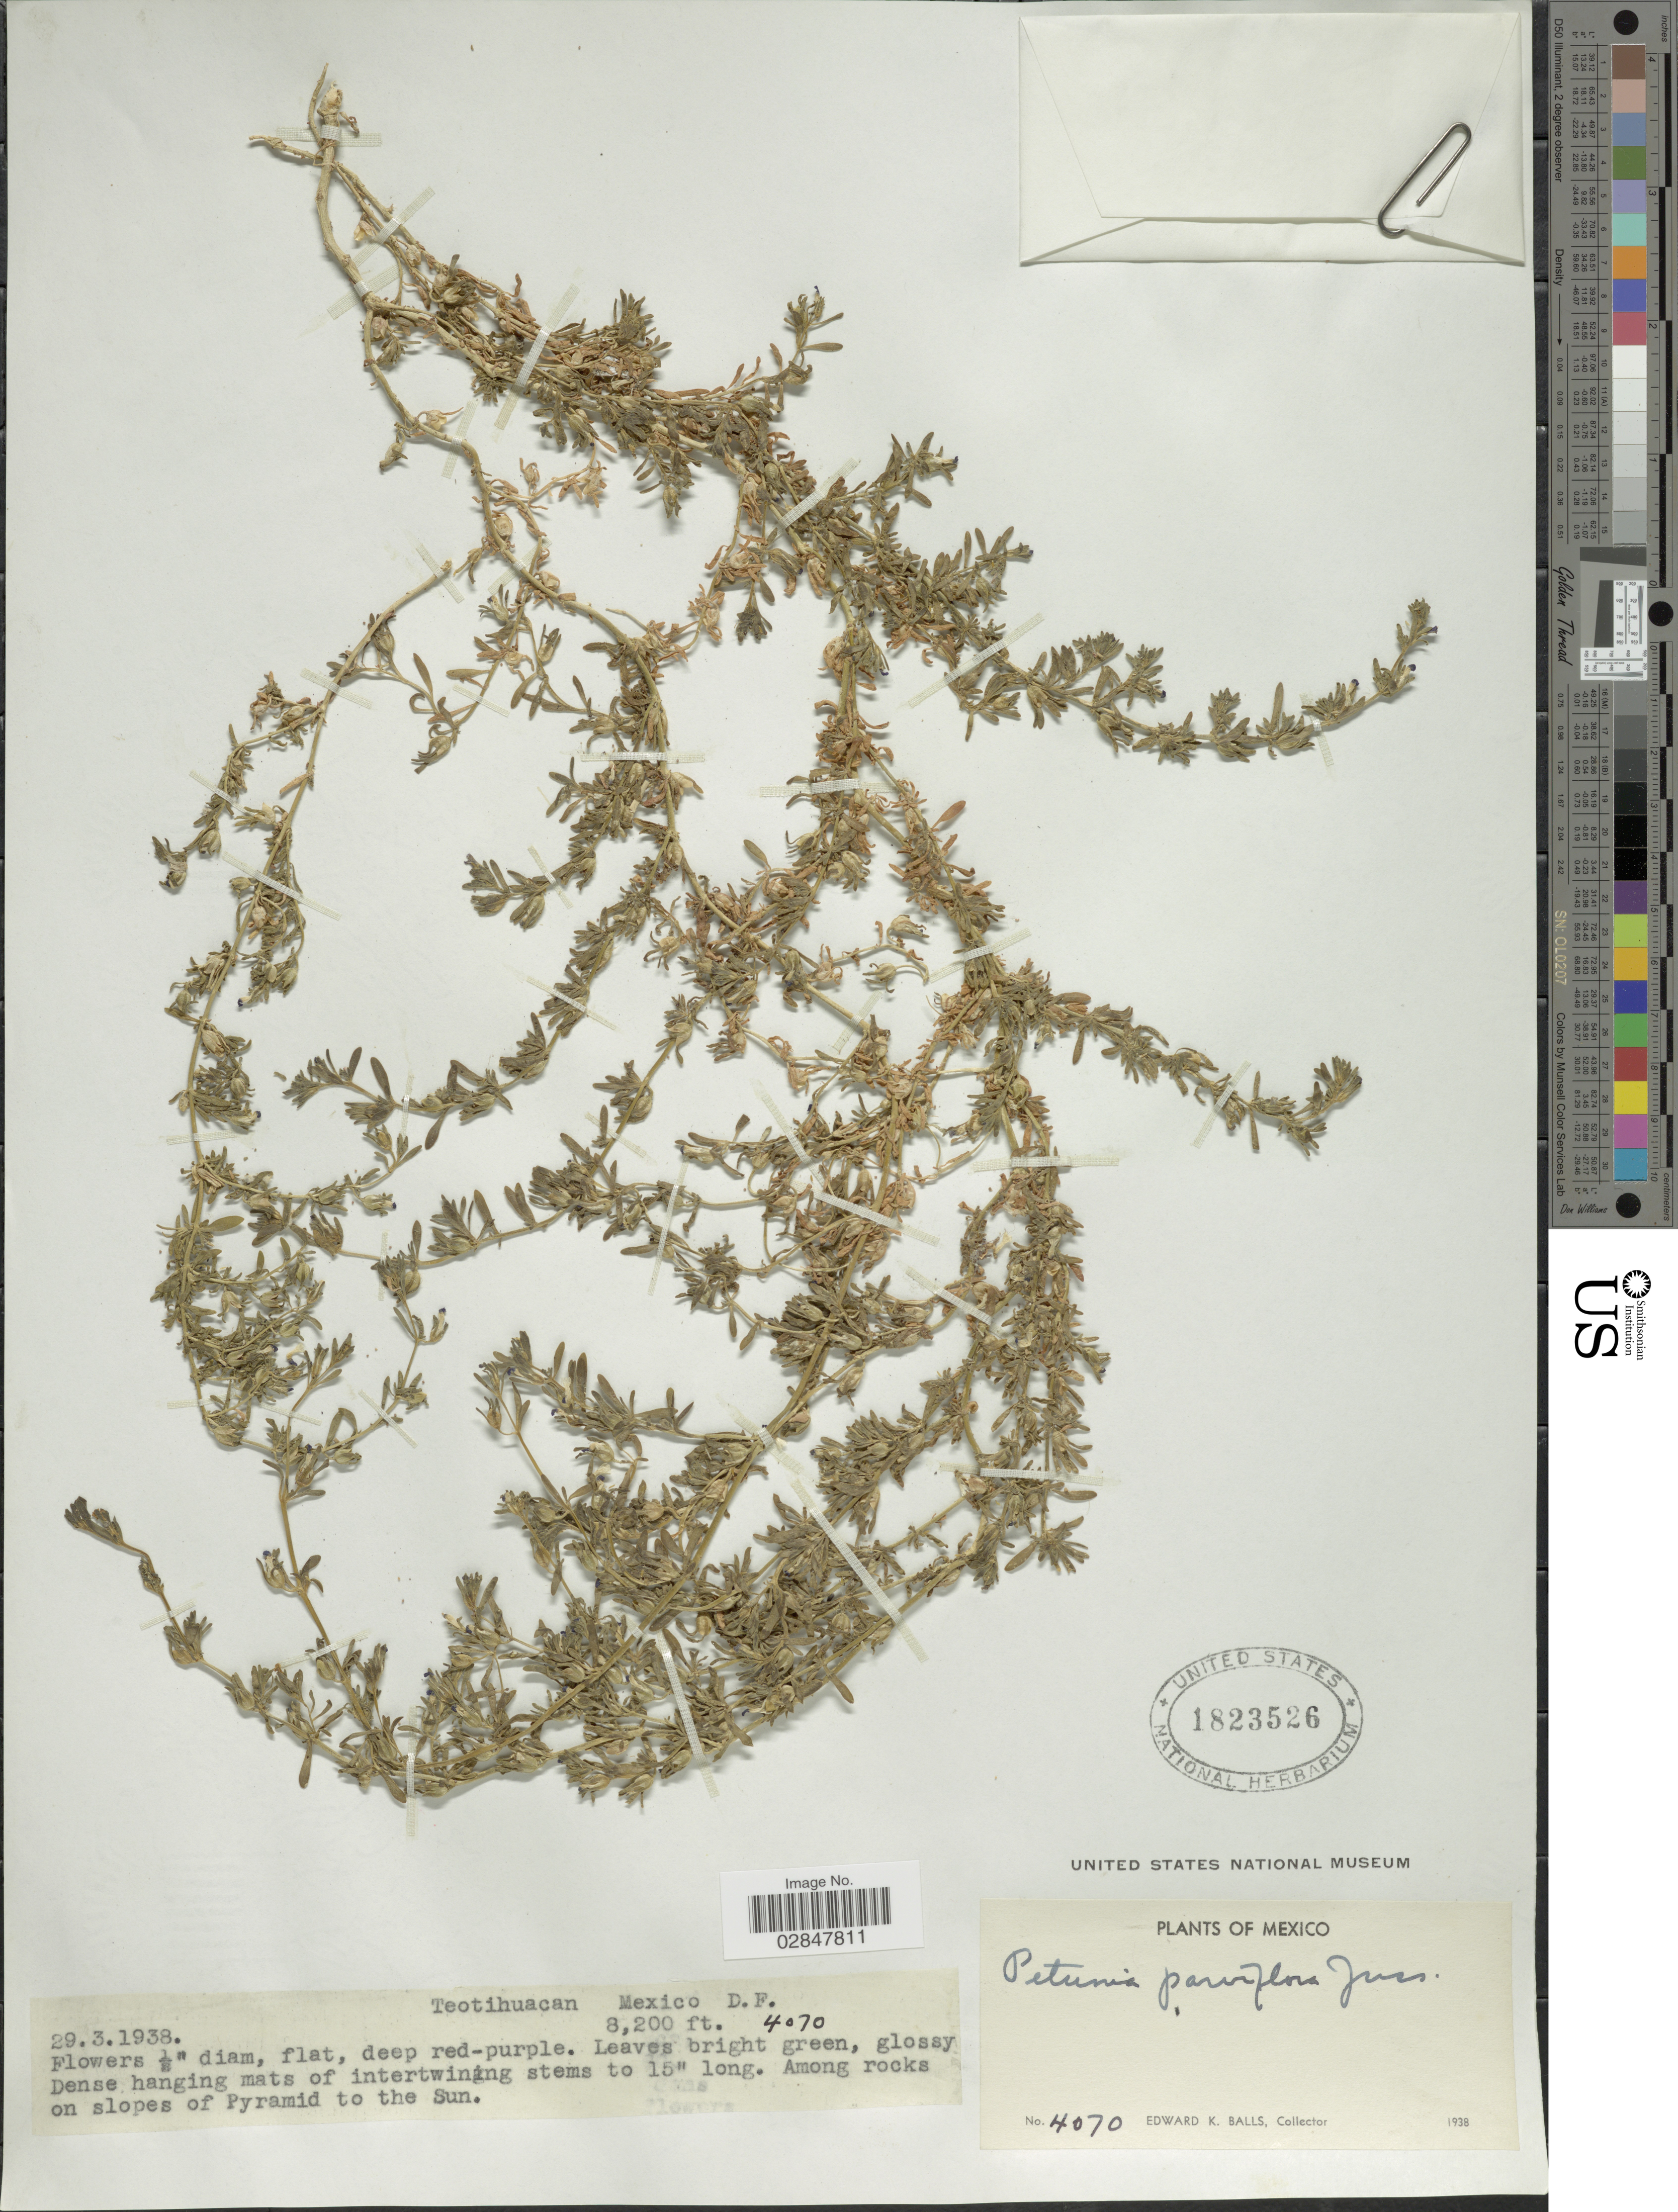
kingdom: Plantae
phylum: Tracheophyta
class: Magnoliopsida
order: Solanales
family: Solanaceae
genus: Petunia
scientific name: Petunia parviflora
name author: Juss.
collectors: E. K. Balls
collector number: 4070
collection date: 1938-03-29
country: Mexico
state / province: Distrito Federal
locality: Teotihuacan, Among rocks on slopes of Pyramid to the Sun.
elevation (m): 2499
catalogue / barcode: US 1823526